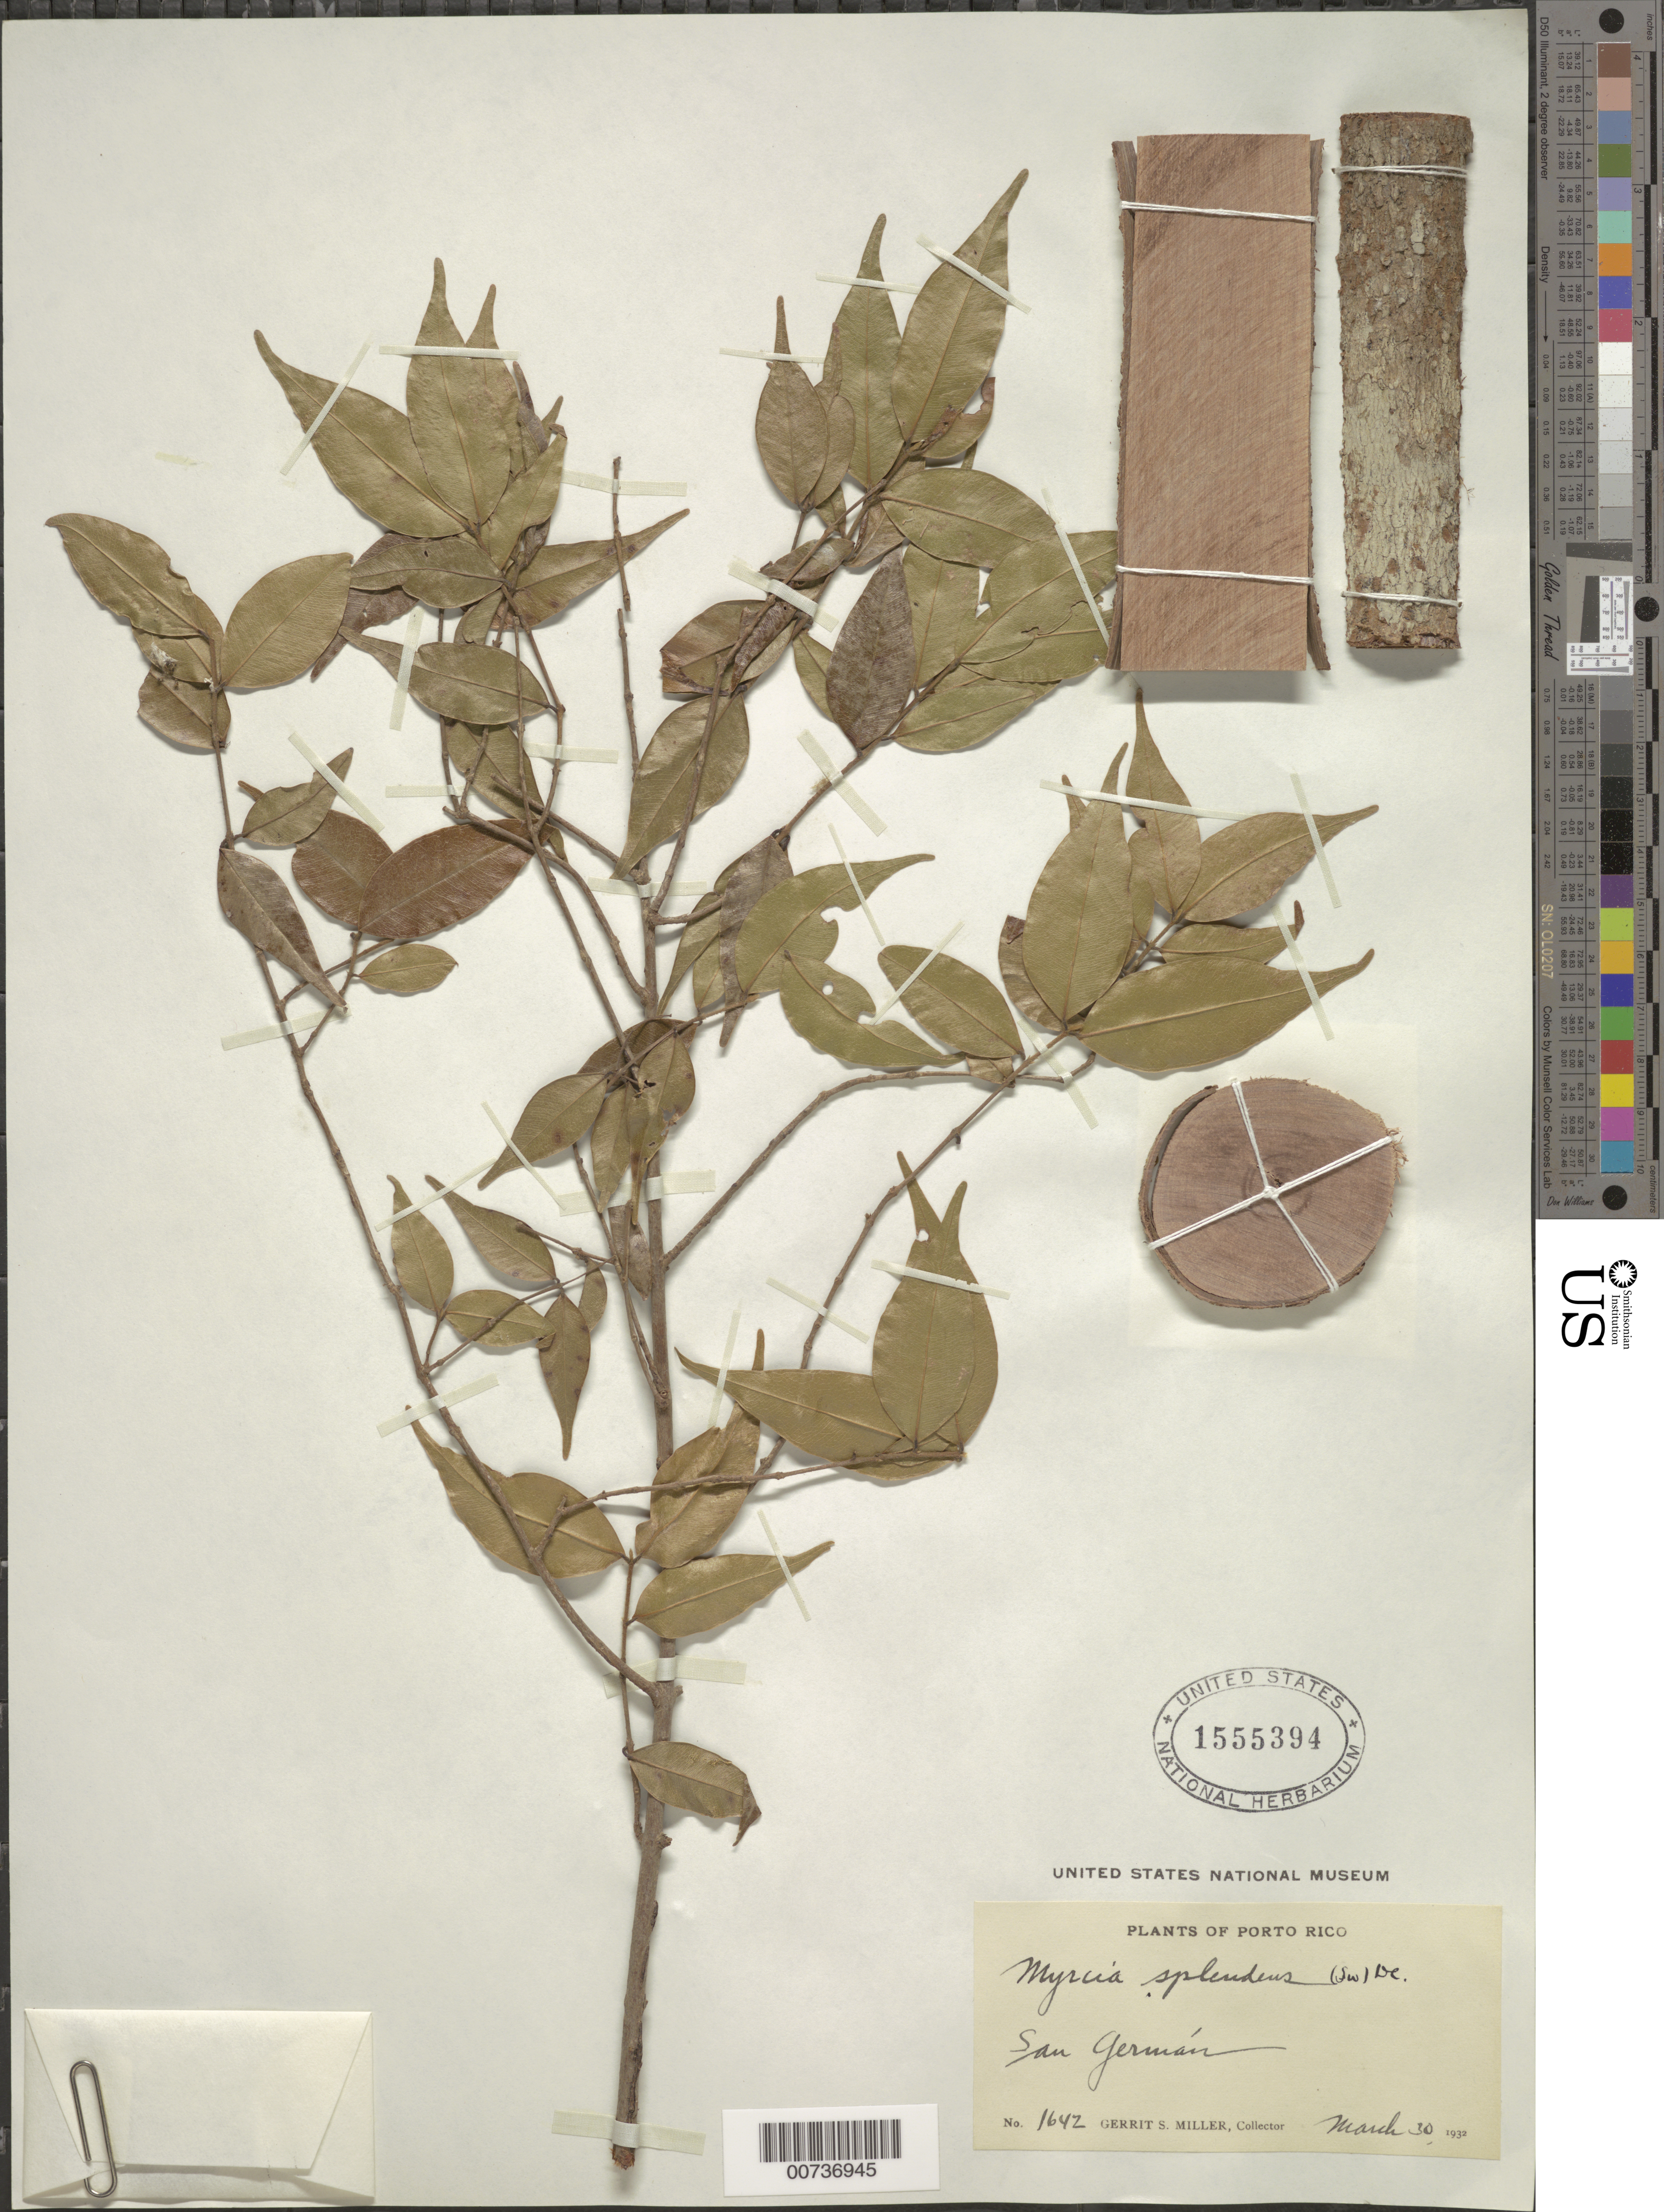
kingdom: Plantae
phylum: Tracheophyta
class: Magnoliopsida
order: Myrtales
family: Myrtaceae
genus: Myrcia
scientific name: Myrcia splendens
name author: (Sw.) DC.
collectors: G. S. Miller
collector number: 1642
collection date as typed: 30 Mar 1932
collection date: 1932-03-30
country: Puerto Rico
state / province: San Germán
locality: San Germán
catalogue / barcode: US 1555394